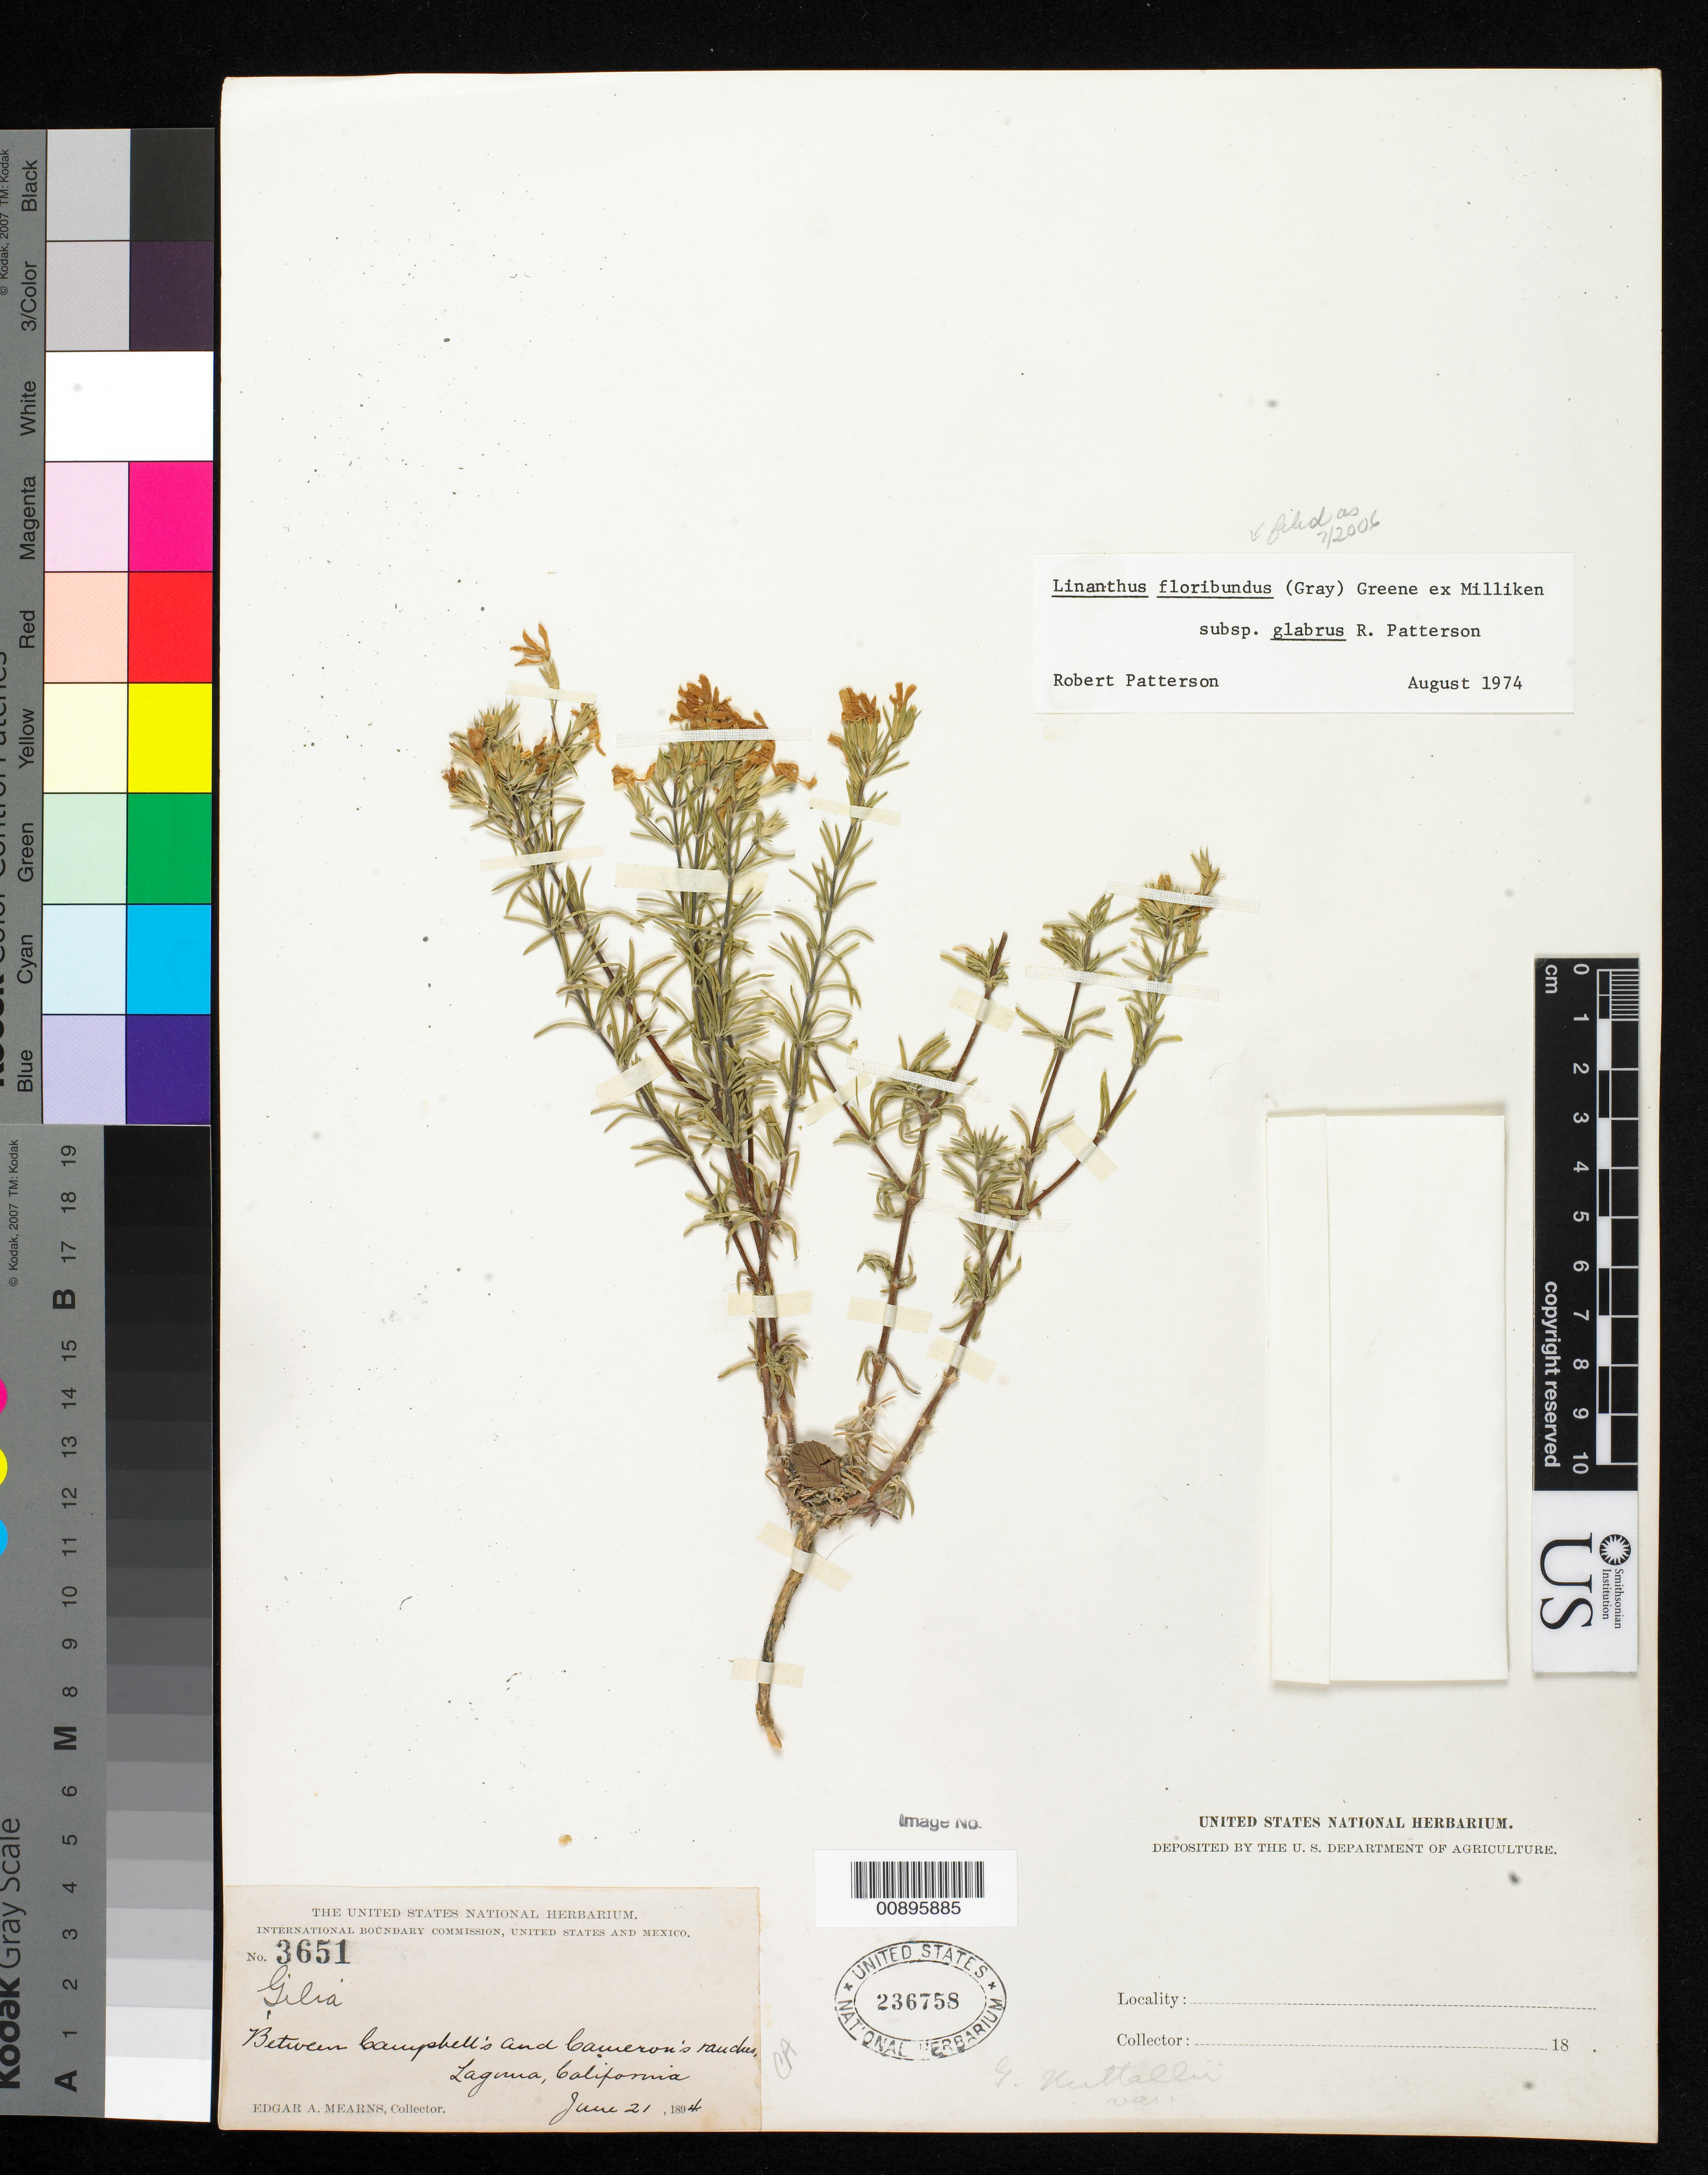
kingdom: Plantae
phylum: Tracheophyta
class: Magnoliopsida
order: Ericales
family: Polemoniaceae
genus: Leptosiphon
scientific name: Leptosiphon floribundus subsp. glaber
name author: (R. Patt.) J.M. Porter & L.A. Johnson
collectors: E. A. Mearns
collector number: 3651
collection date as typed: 21 Jun 1894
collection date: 1894-06-21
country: United States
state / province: California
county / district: Orange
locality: Between Campbell's and Cameron's ranches, Laguna, California.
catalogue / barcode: US 236758